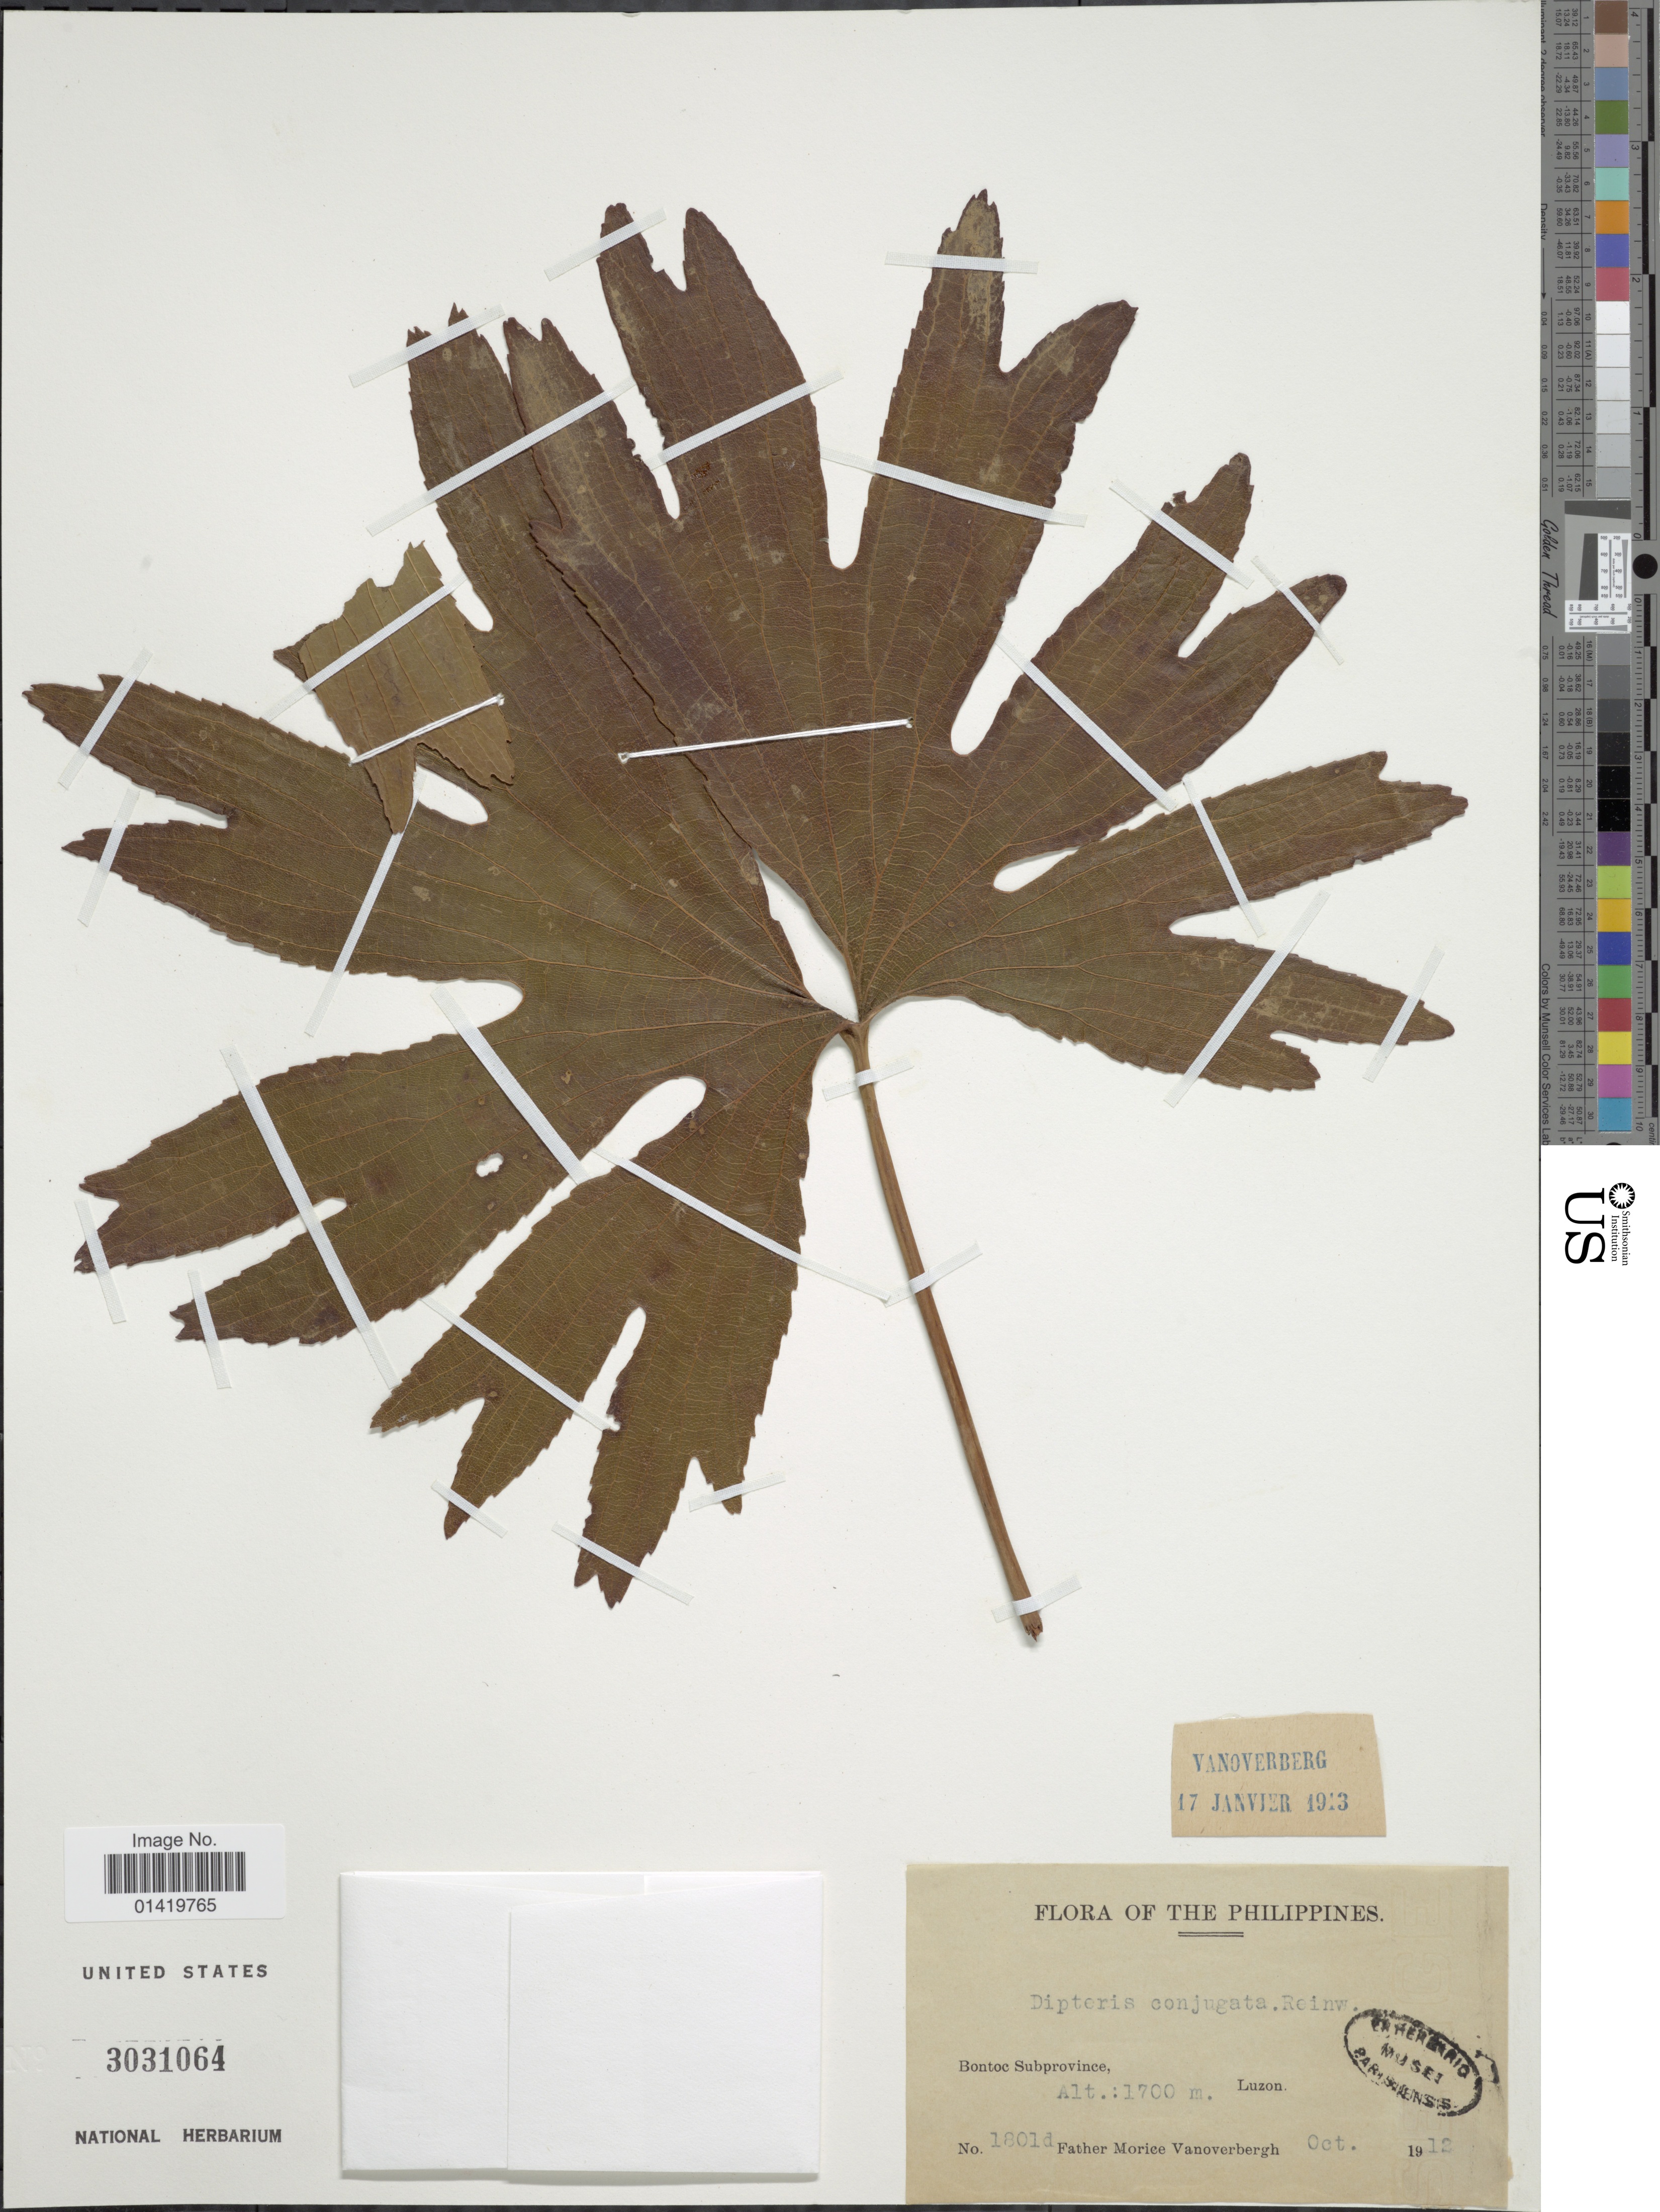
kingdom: Plantae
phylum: Tracheophyta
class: Polypodiopsida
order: Gleicheniales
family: Dipteridaceae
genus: Dipteris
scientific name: Dipteris conjugata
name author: Reinw.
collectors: M. Vanoverbergh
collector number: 1801d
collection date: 1913-10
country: Philippines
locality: Bontoc Subprovince, Luzon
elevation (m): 1700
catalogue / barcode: US 3031064